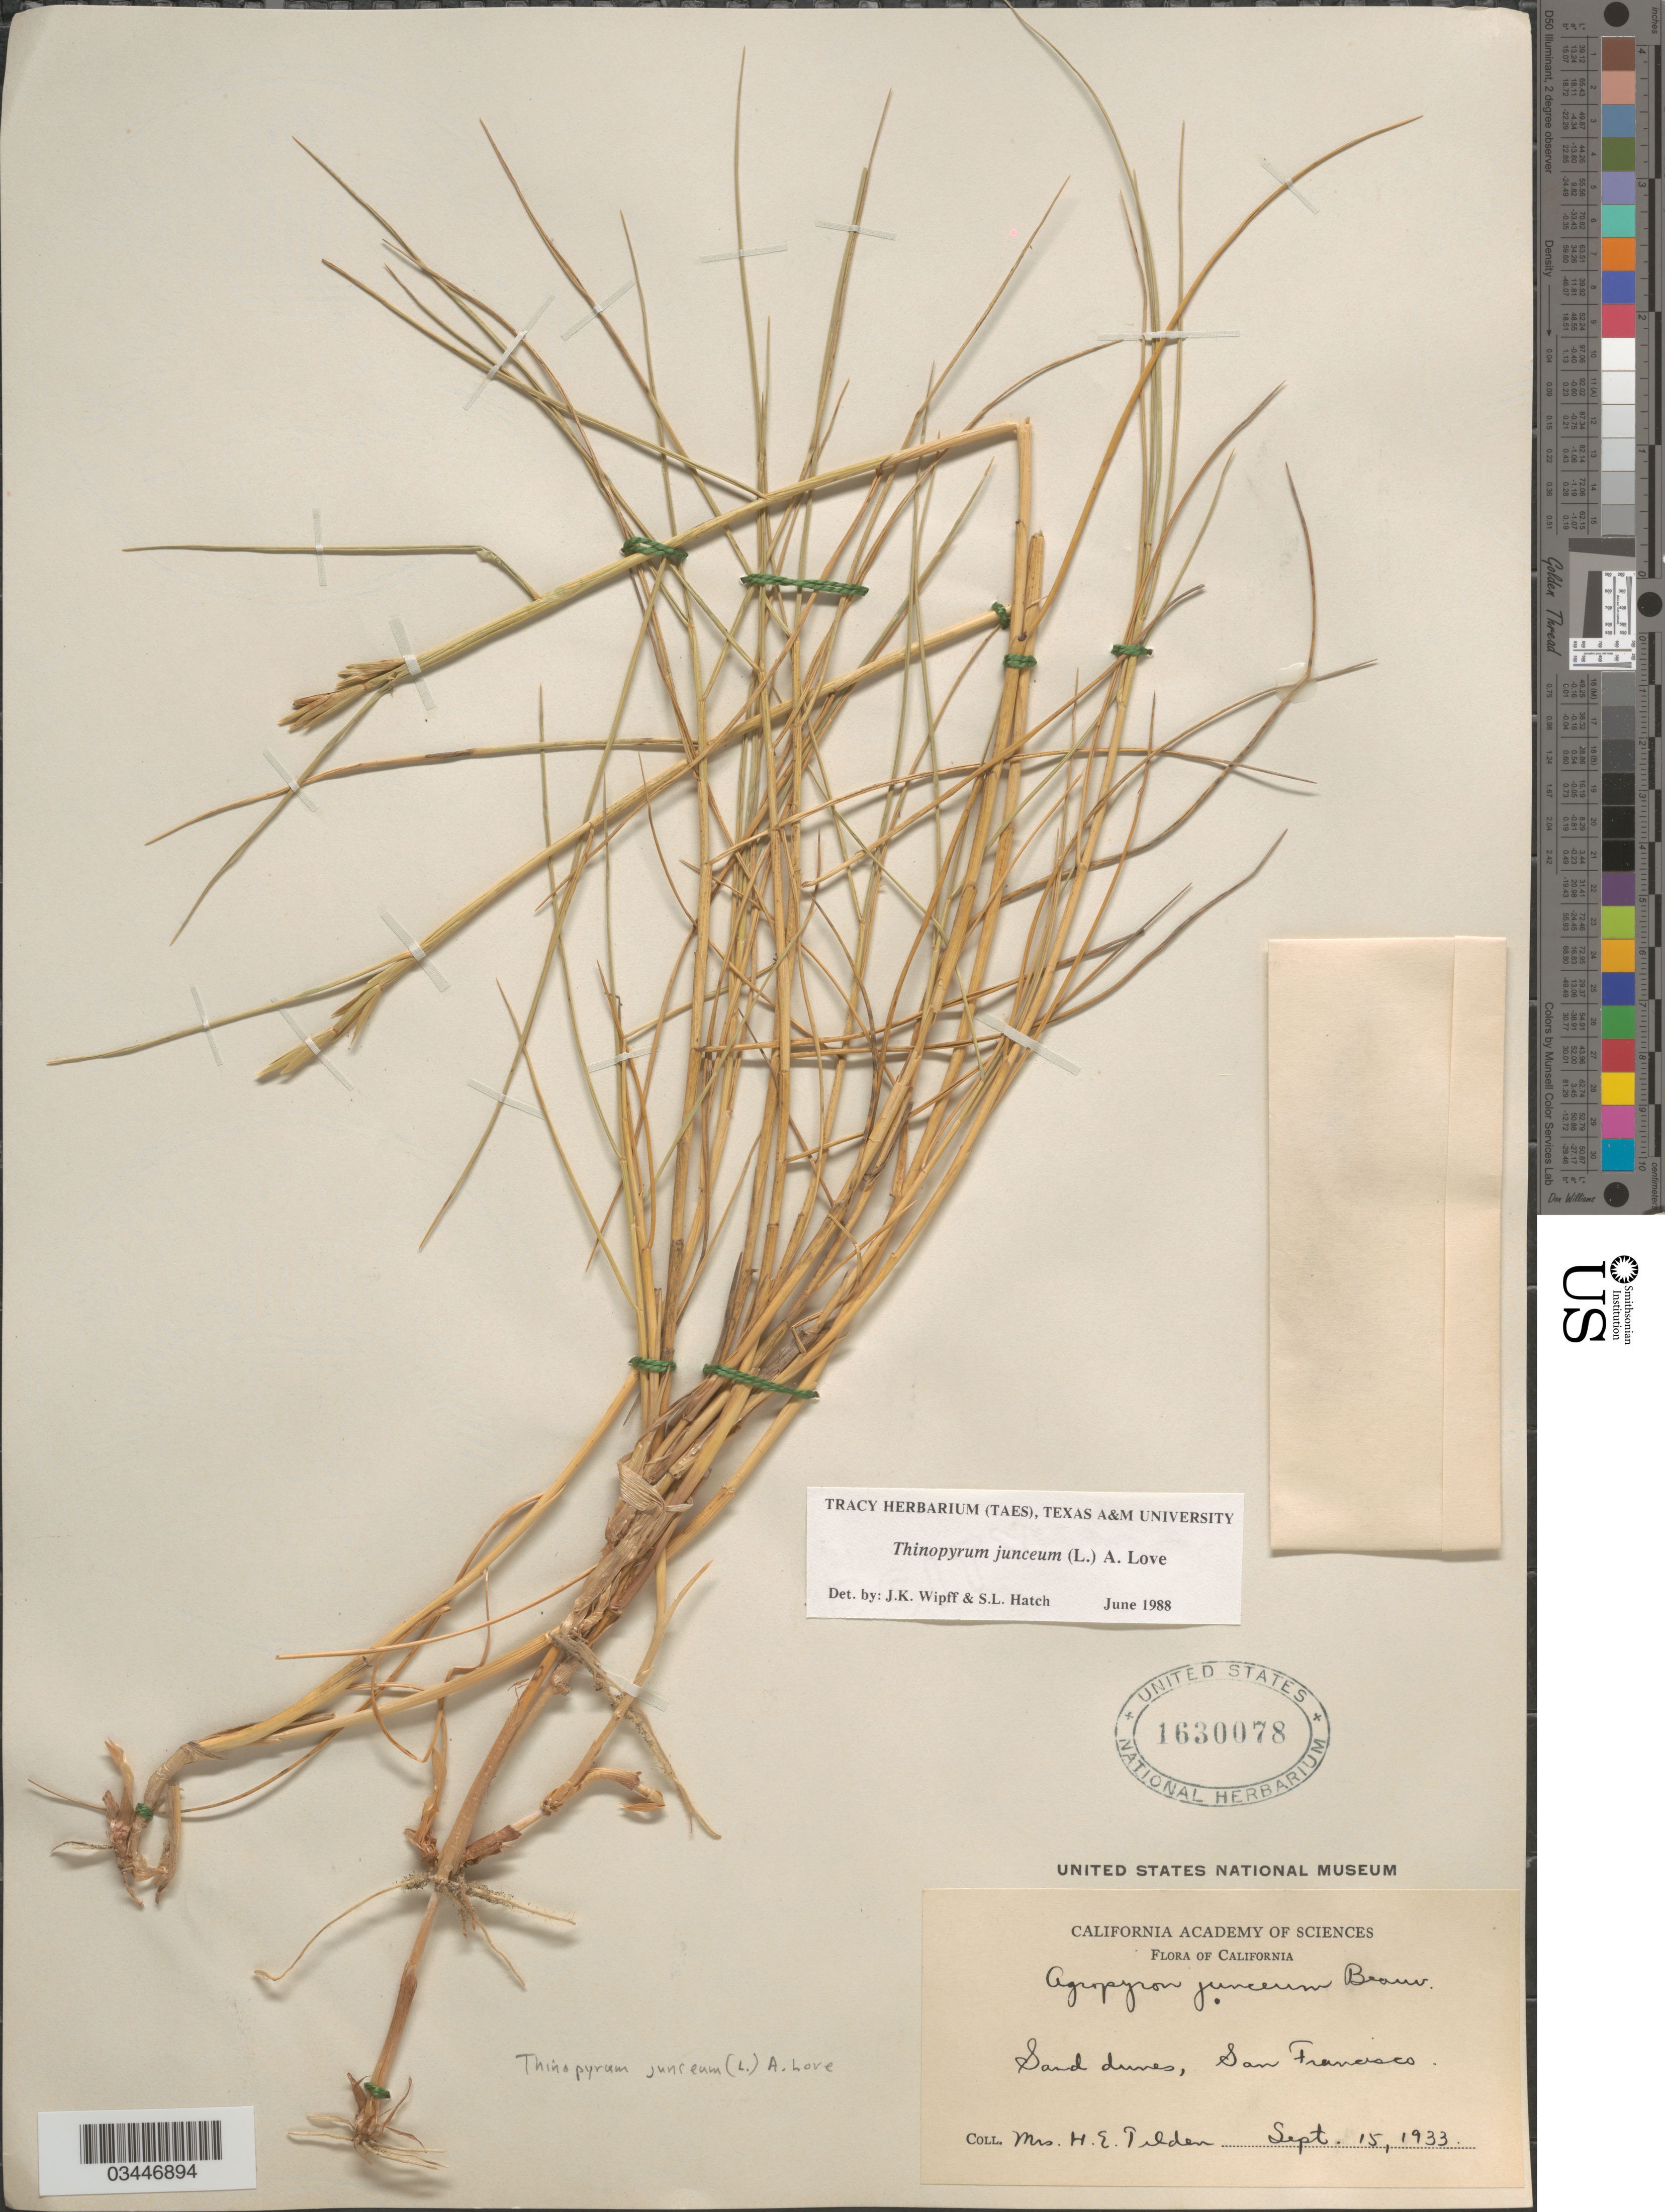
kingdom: Plantae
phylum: Tracheophyta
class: Liliopsida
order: Poales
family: Poaceae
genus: Thinopyrum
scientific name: Thinopyrum junceum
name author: (L.) Á. Löve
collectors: H. Tilden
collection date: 1933-09-15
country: United States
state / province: California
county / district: San Francisco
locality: Sand dunes, San Francisco.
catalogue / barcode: US 1630078